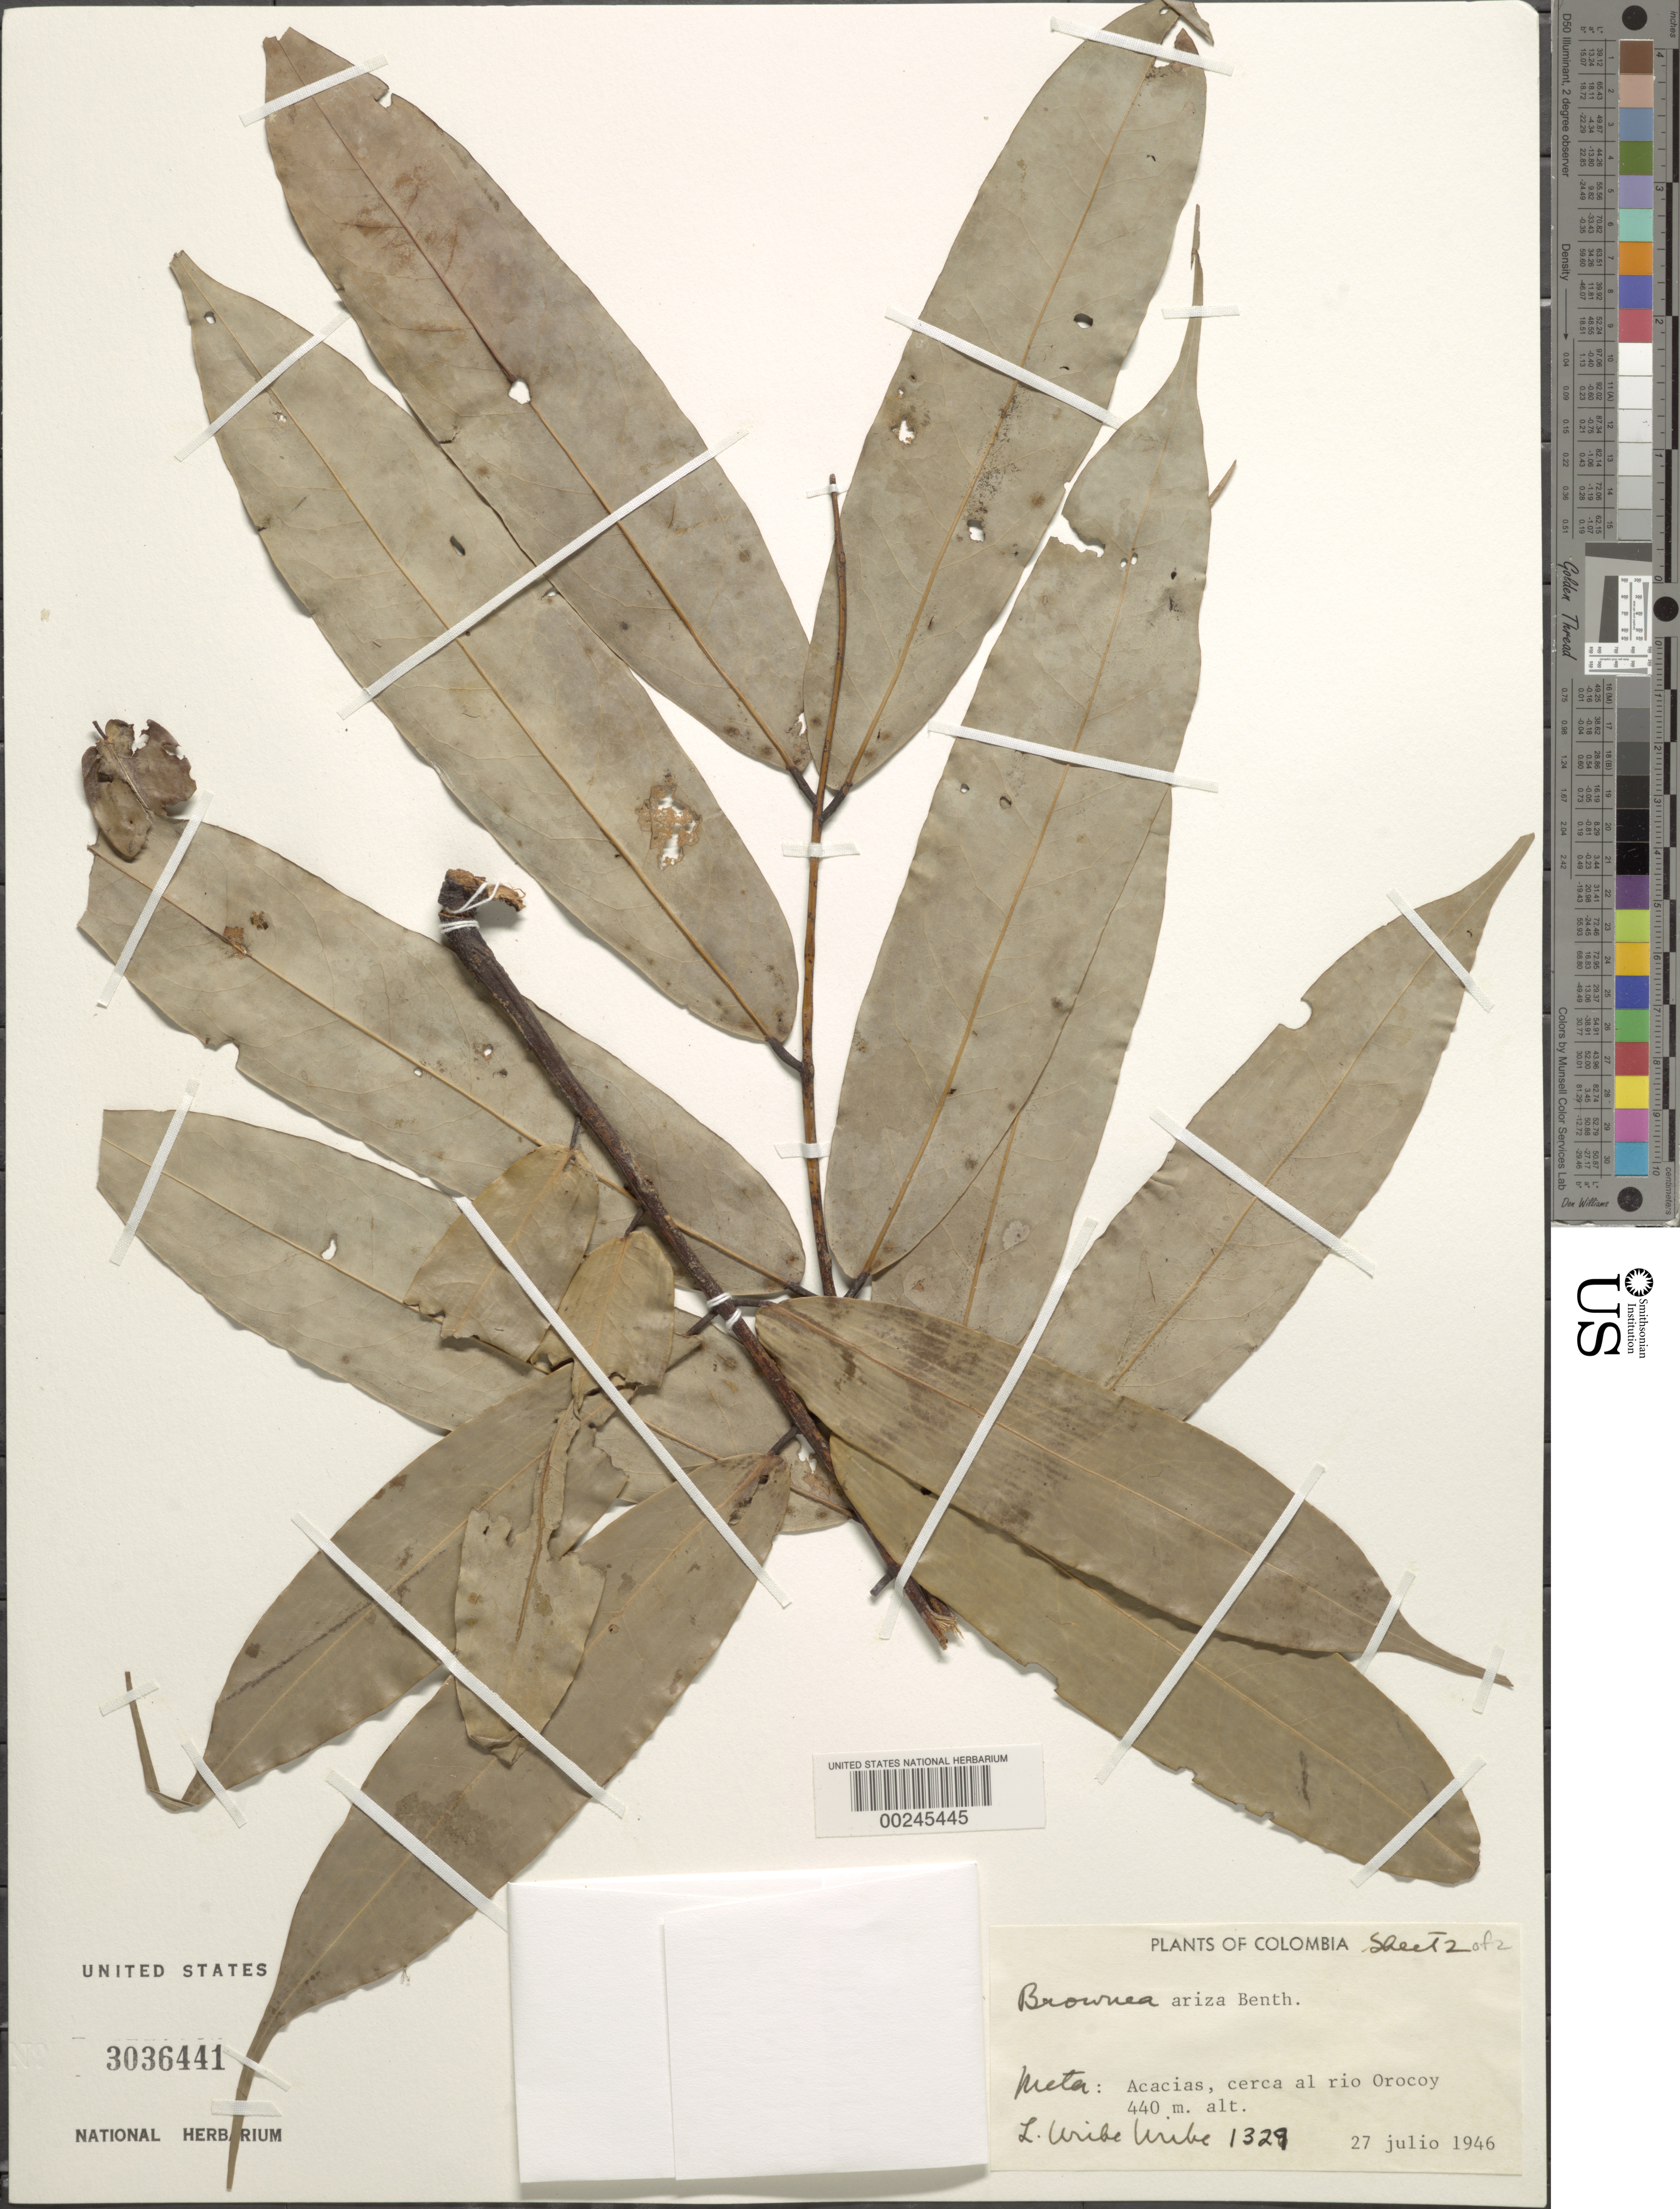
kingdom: Plantae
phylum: Tracheophyta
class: Magnoliopsida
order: Fabales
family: Fabaceae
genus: Brownea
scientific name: Brownea ariza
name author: Benth.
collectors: L. Uribe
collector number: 1329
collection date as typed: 27 Jul 1946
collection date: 1946-07-27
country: Colombia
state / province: Meta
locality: Acacias, ca Rio Orocoy Caño Entrada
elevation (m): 440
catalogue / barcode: US 3036441